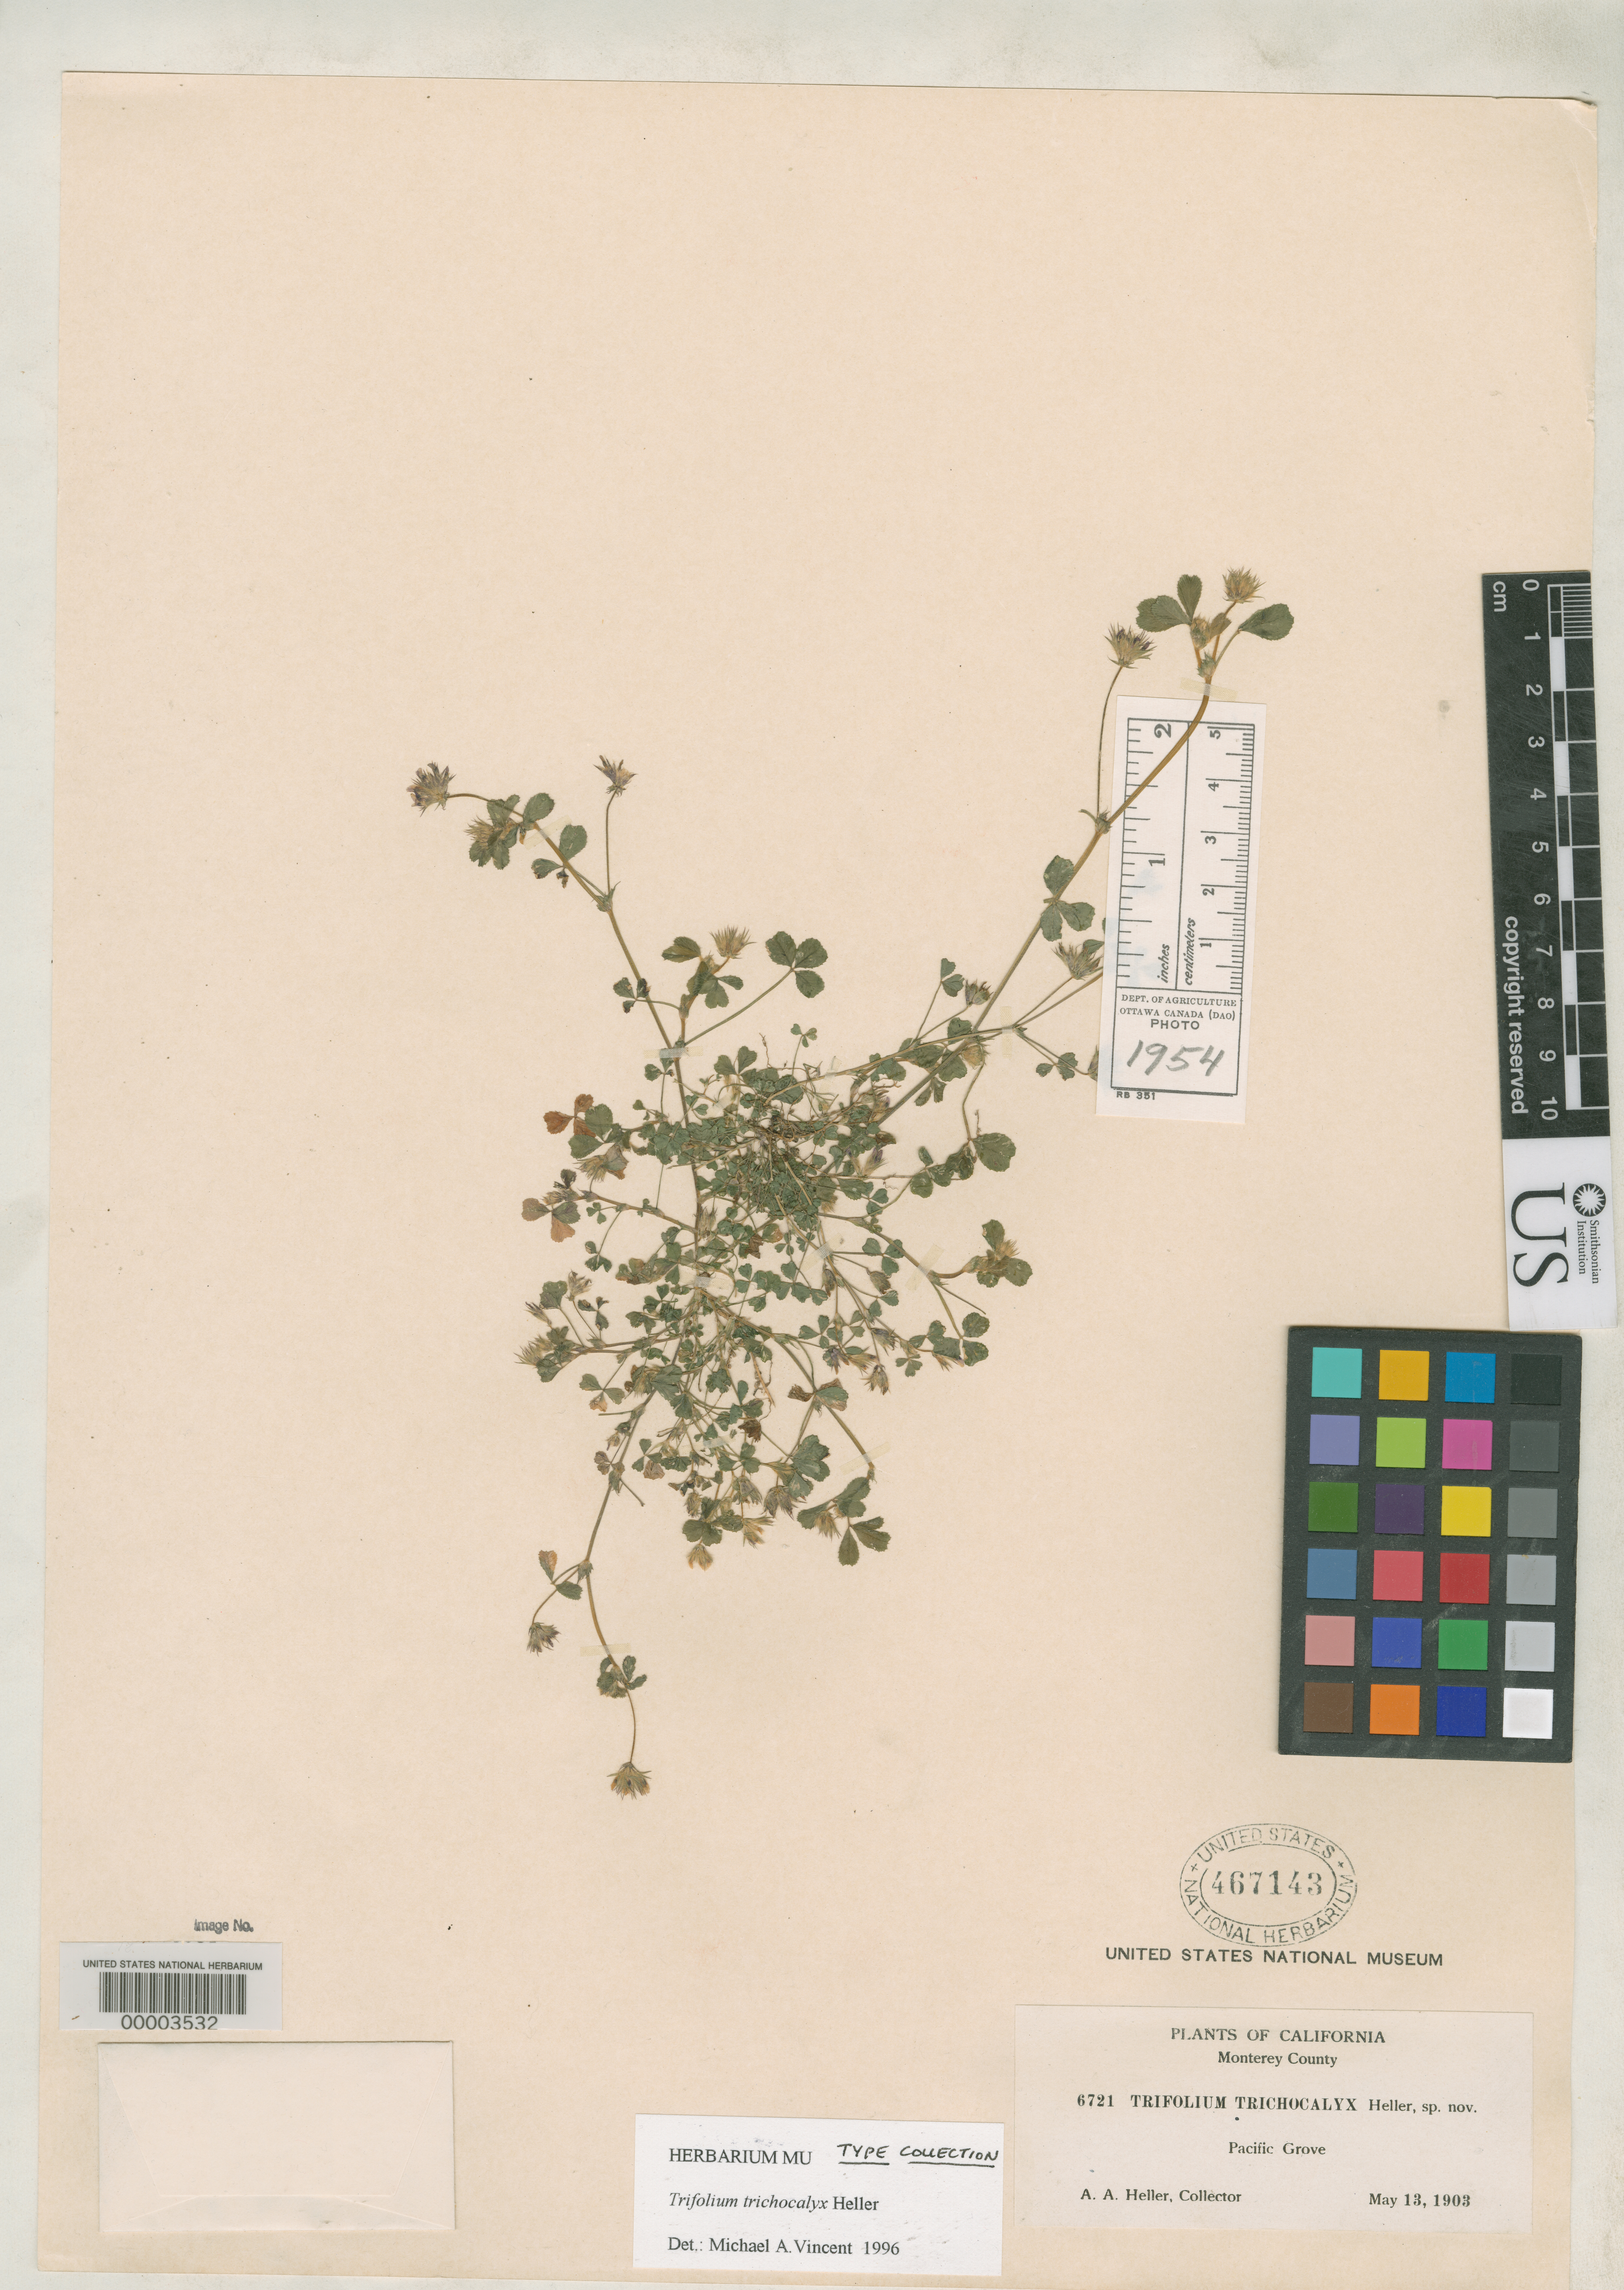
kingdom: Plantae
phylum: Tracheophyta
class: Magnoliopsida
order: Fabales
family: Fabaceae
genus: Trifolium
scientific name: Trifolium trichocalyx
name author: A. Heller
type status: Type Collection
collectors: A. A. Heller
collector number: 6721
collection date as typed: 13 May 1903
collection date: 1903-05-13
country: United States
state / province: California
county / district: Monterey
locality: Pacific Grove.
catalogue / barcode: US 467143